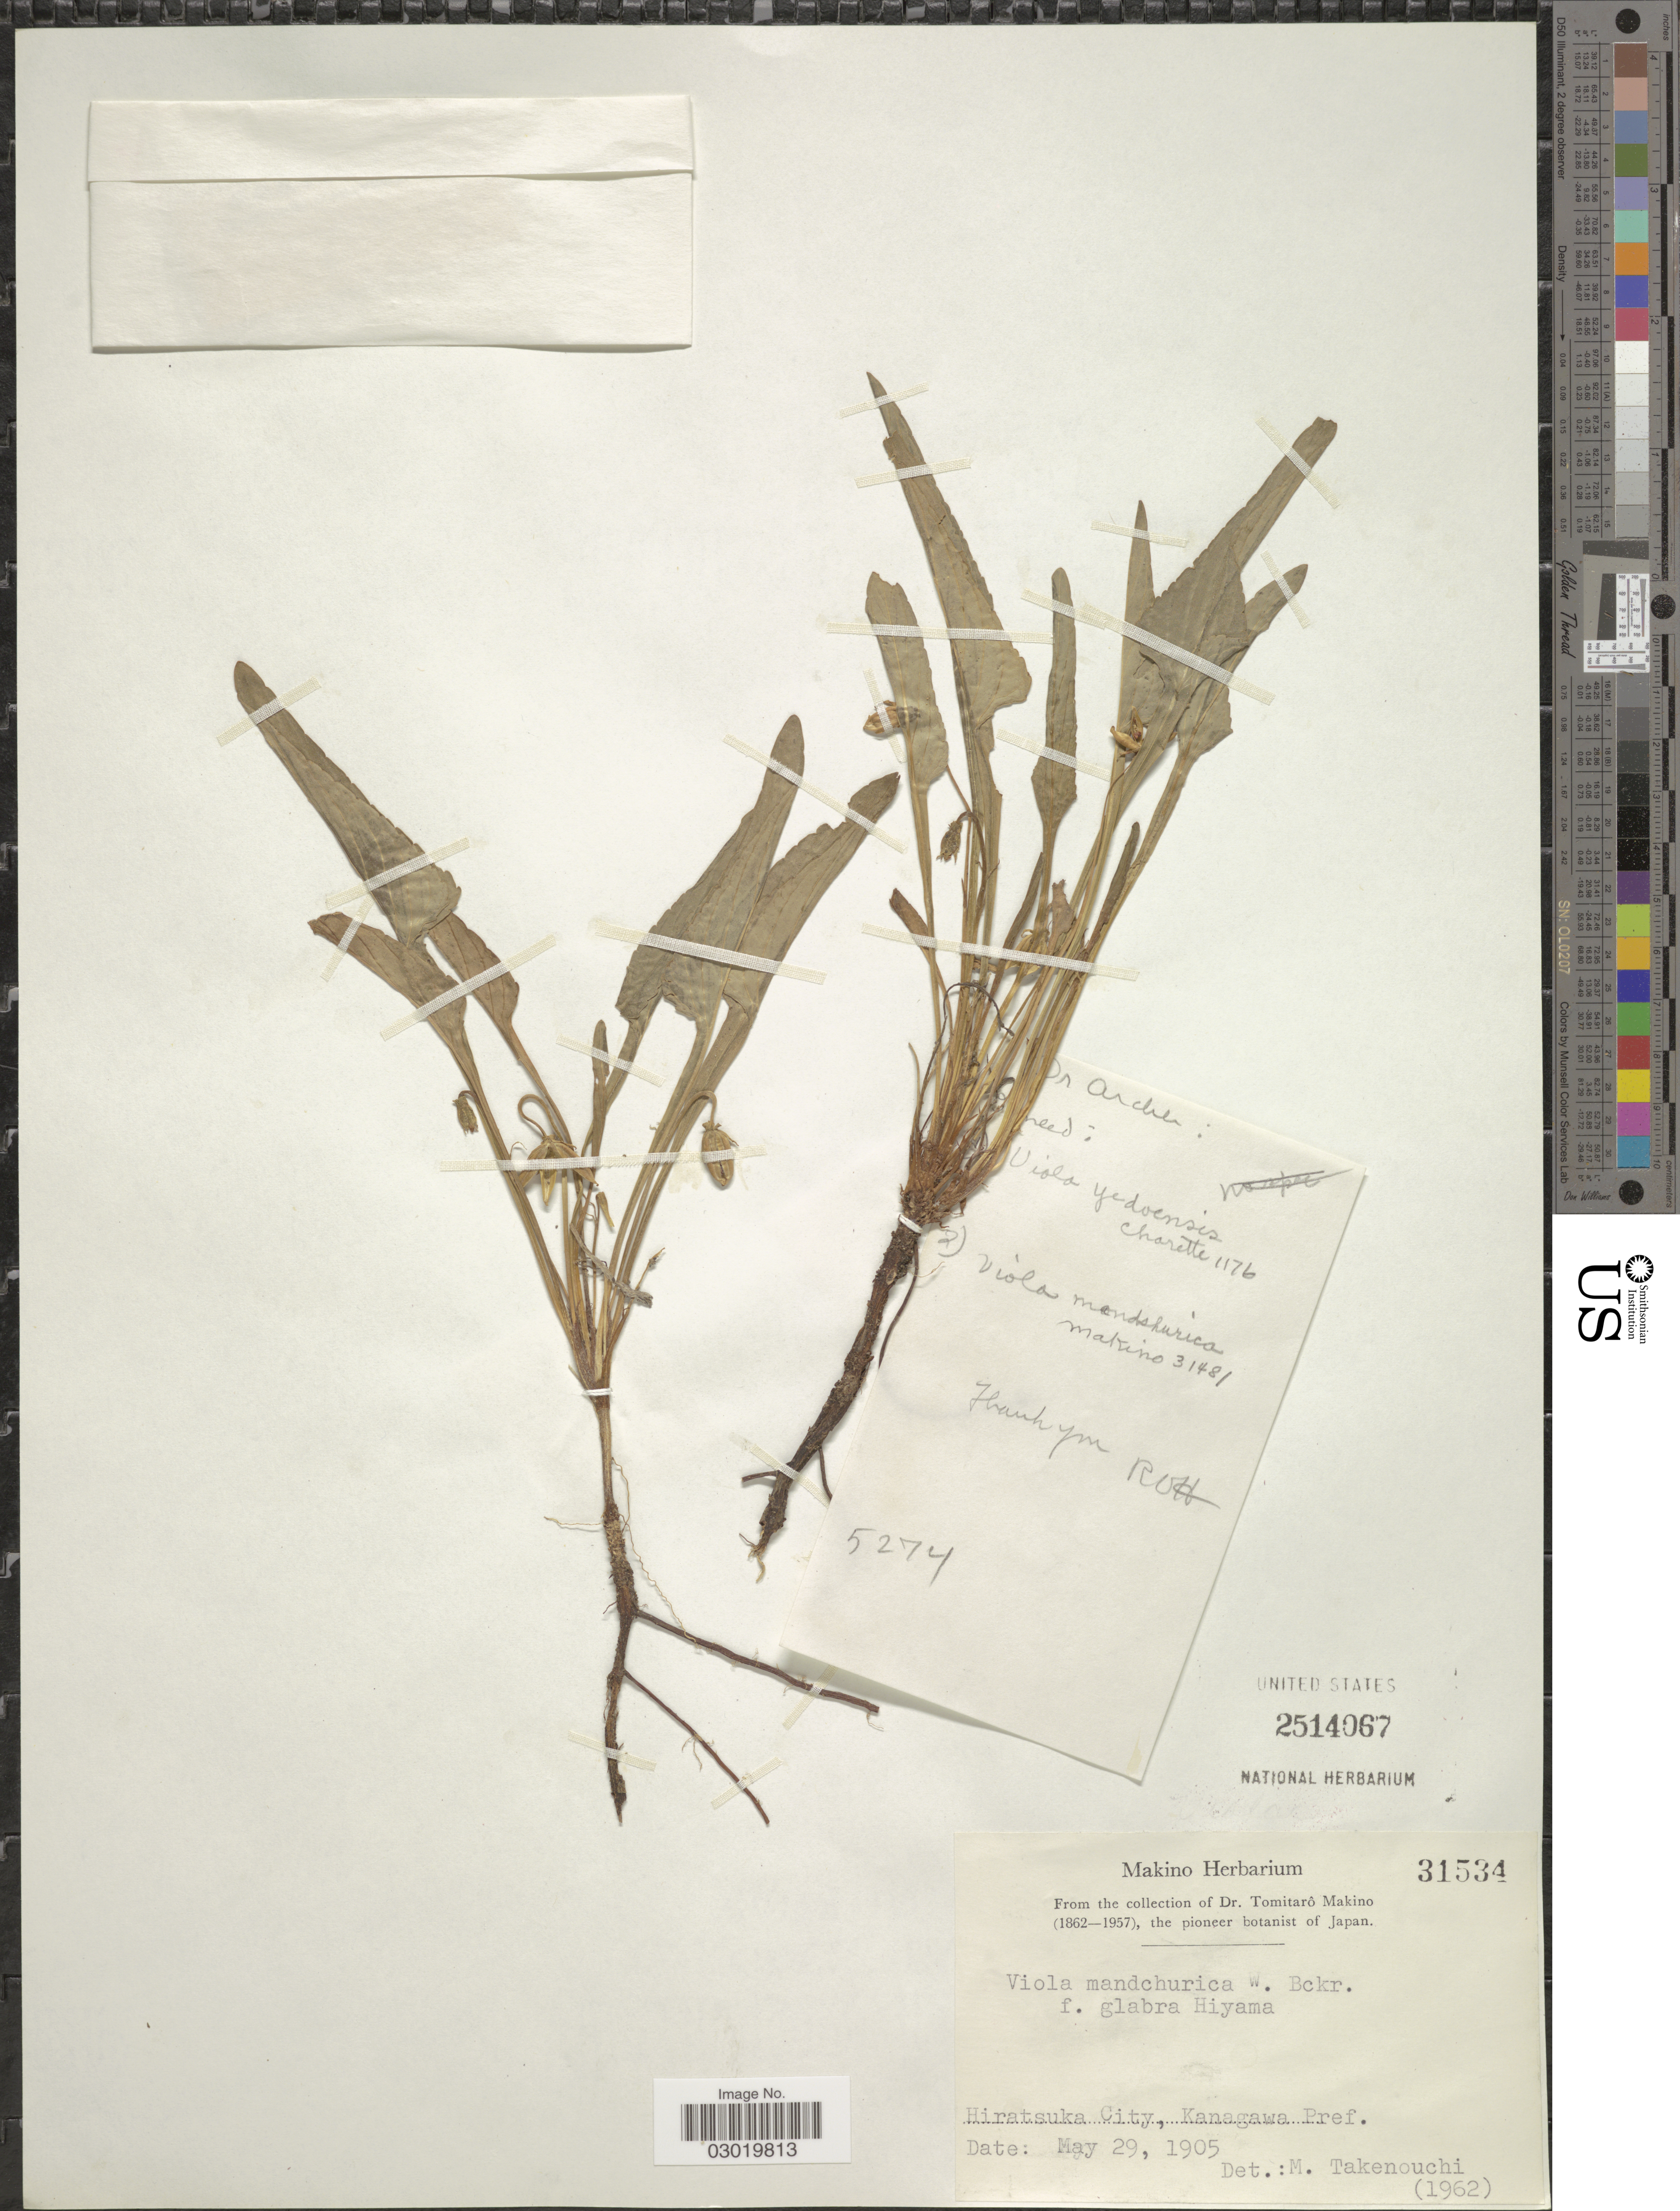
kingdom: Plantae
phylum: Tracheophyta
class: Magnoliopsida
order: Malpighiales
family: Violaceae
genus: Viola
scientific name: Viola mandshurica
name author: W. Becker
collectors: T. Makino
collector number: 31534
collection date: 1905-05-29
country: Japan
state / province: Kanagawa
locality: Hiratsuka City, Kanagawa Pref.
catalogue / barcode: US 2514067